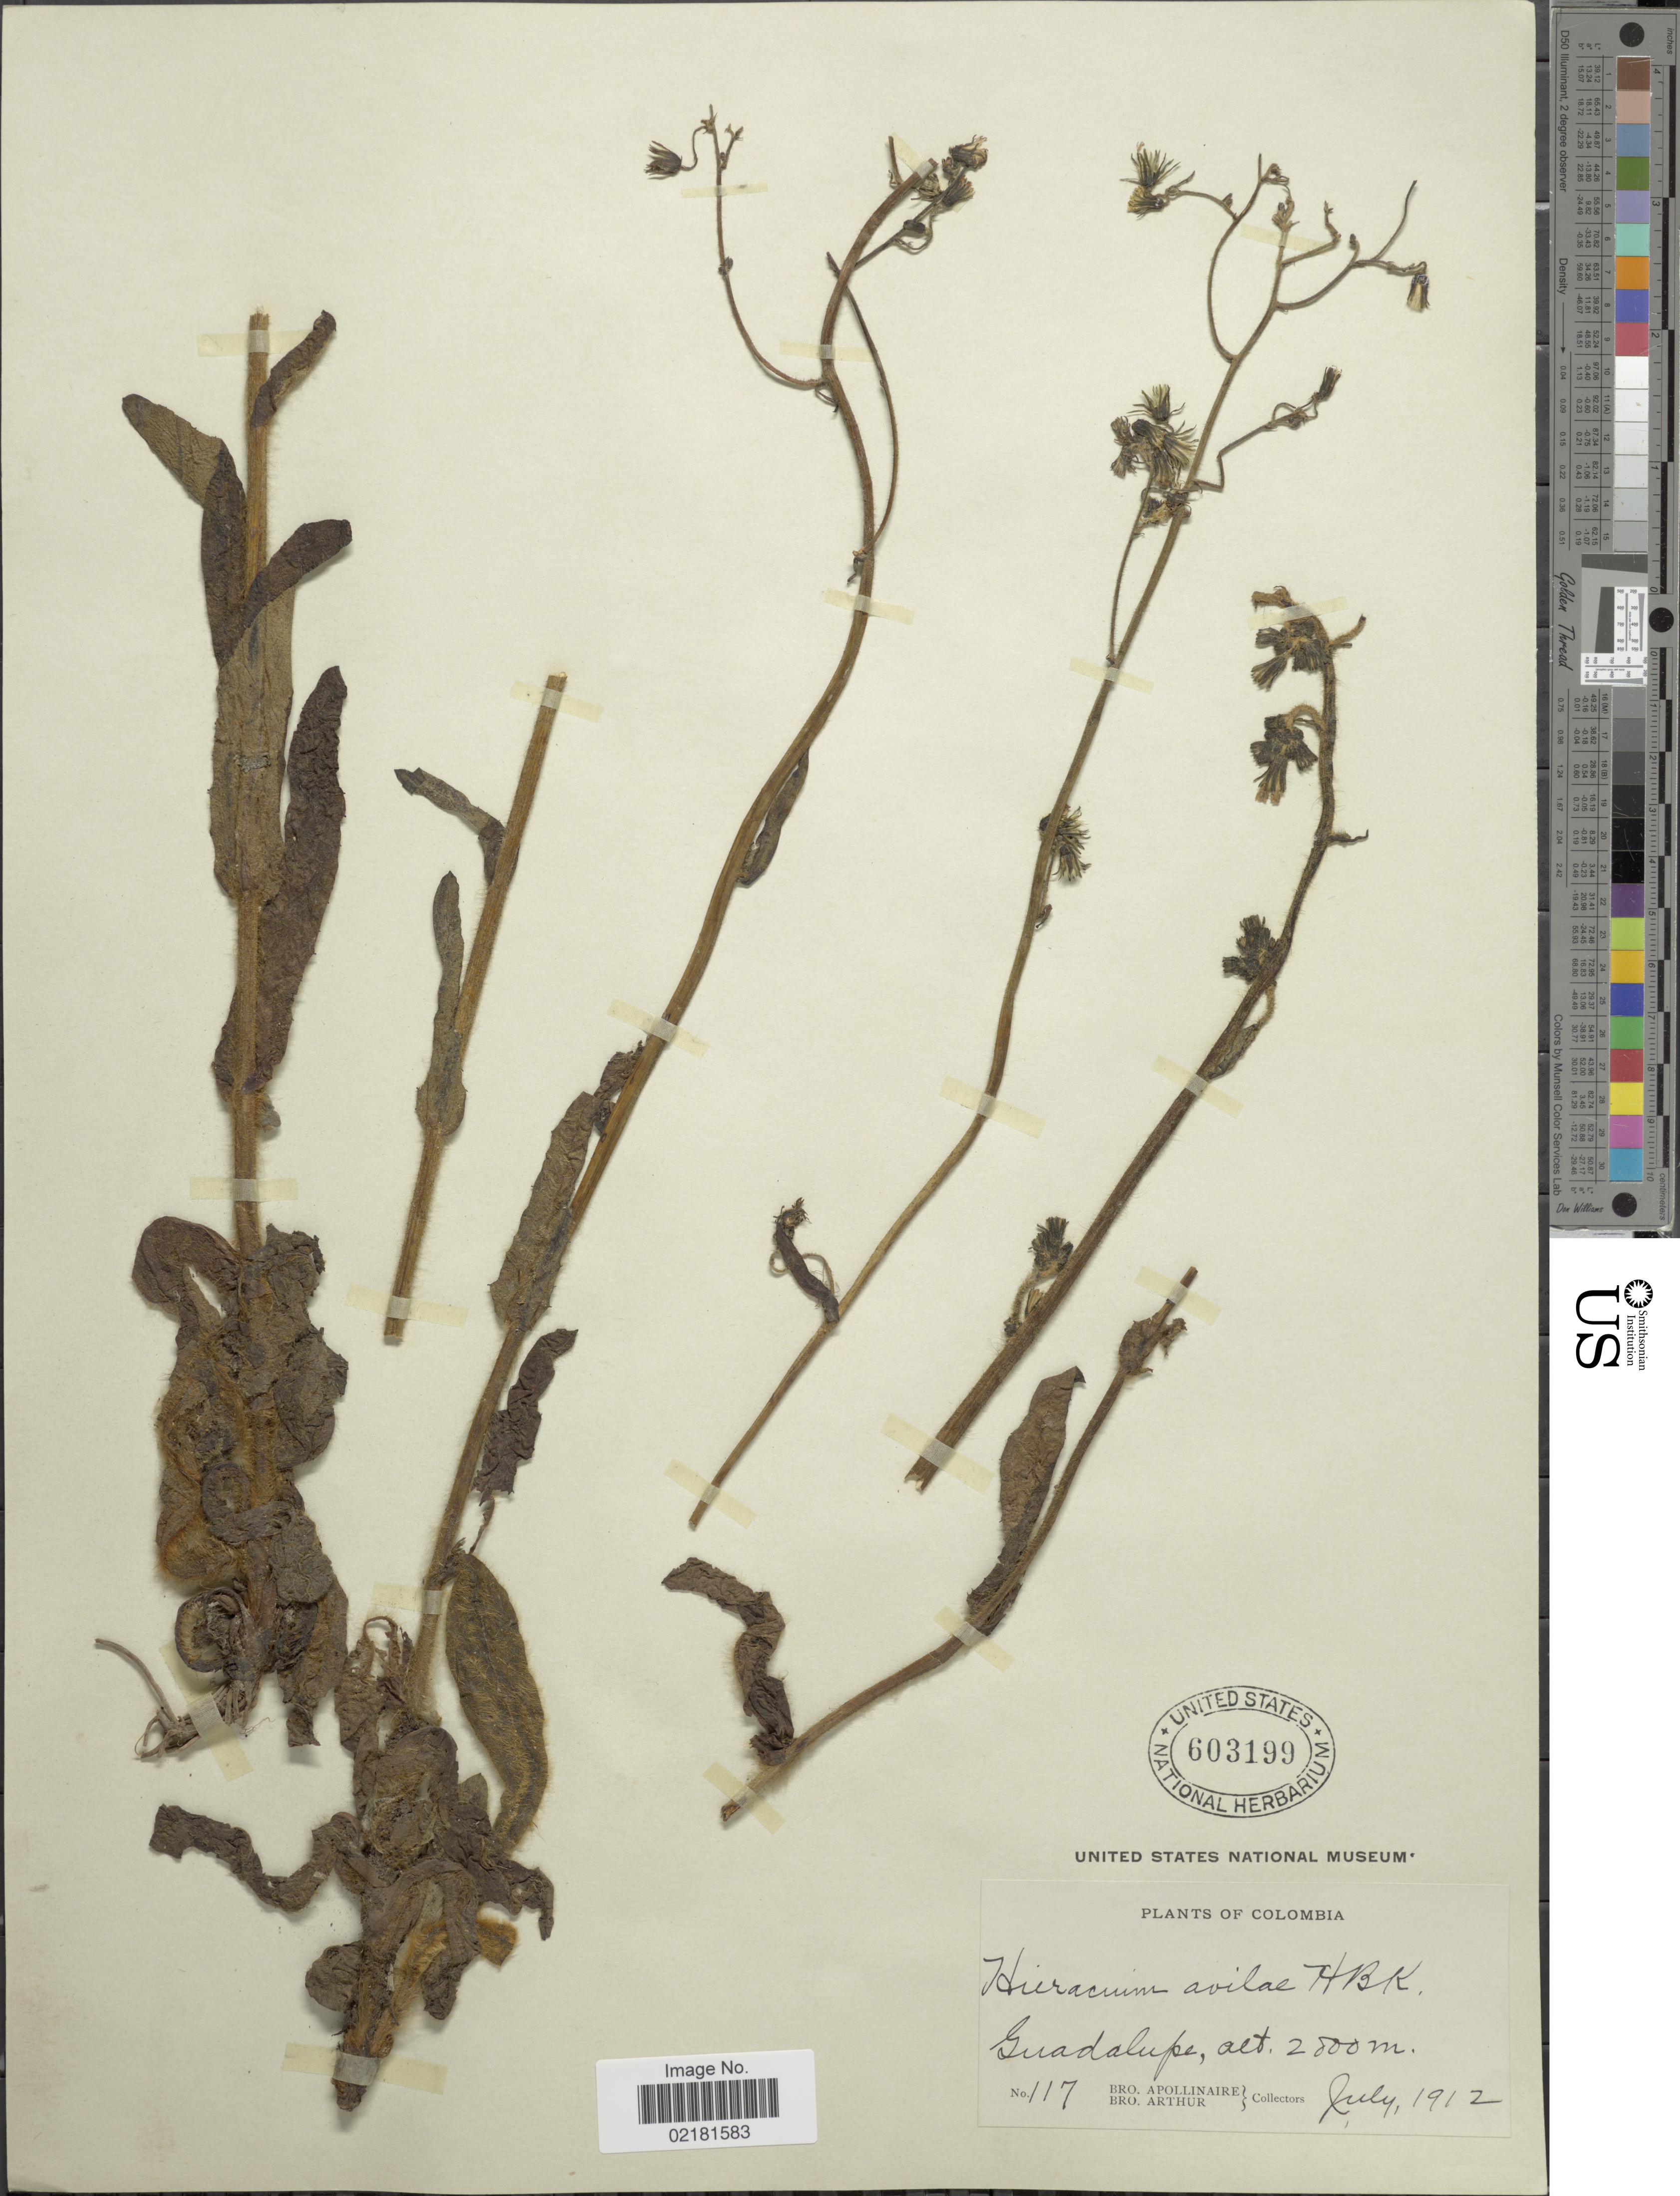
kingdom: Plantae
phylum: Tracheophyta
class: Magnoliopsida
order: Asterales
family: Asteraceae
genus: Hieracium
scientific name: Hieracium avilae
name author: Kunth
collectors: Bro. Apollinaire & Bro. Arthur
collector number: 117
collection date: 1912-07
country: Colombia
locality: Guadalupe.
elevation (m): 2800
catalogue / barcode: US 603199